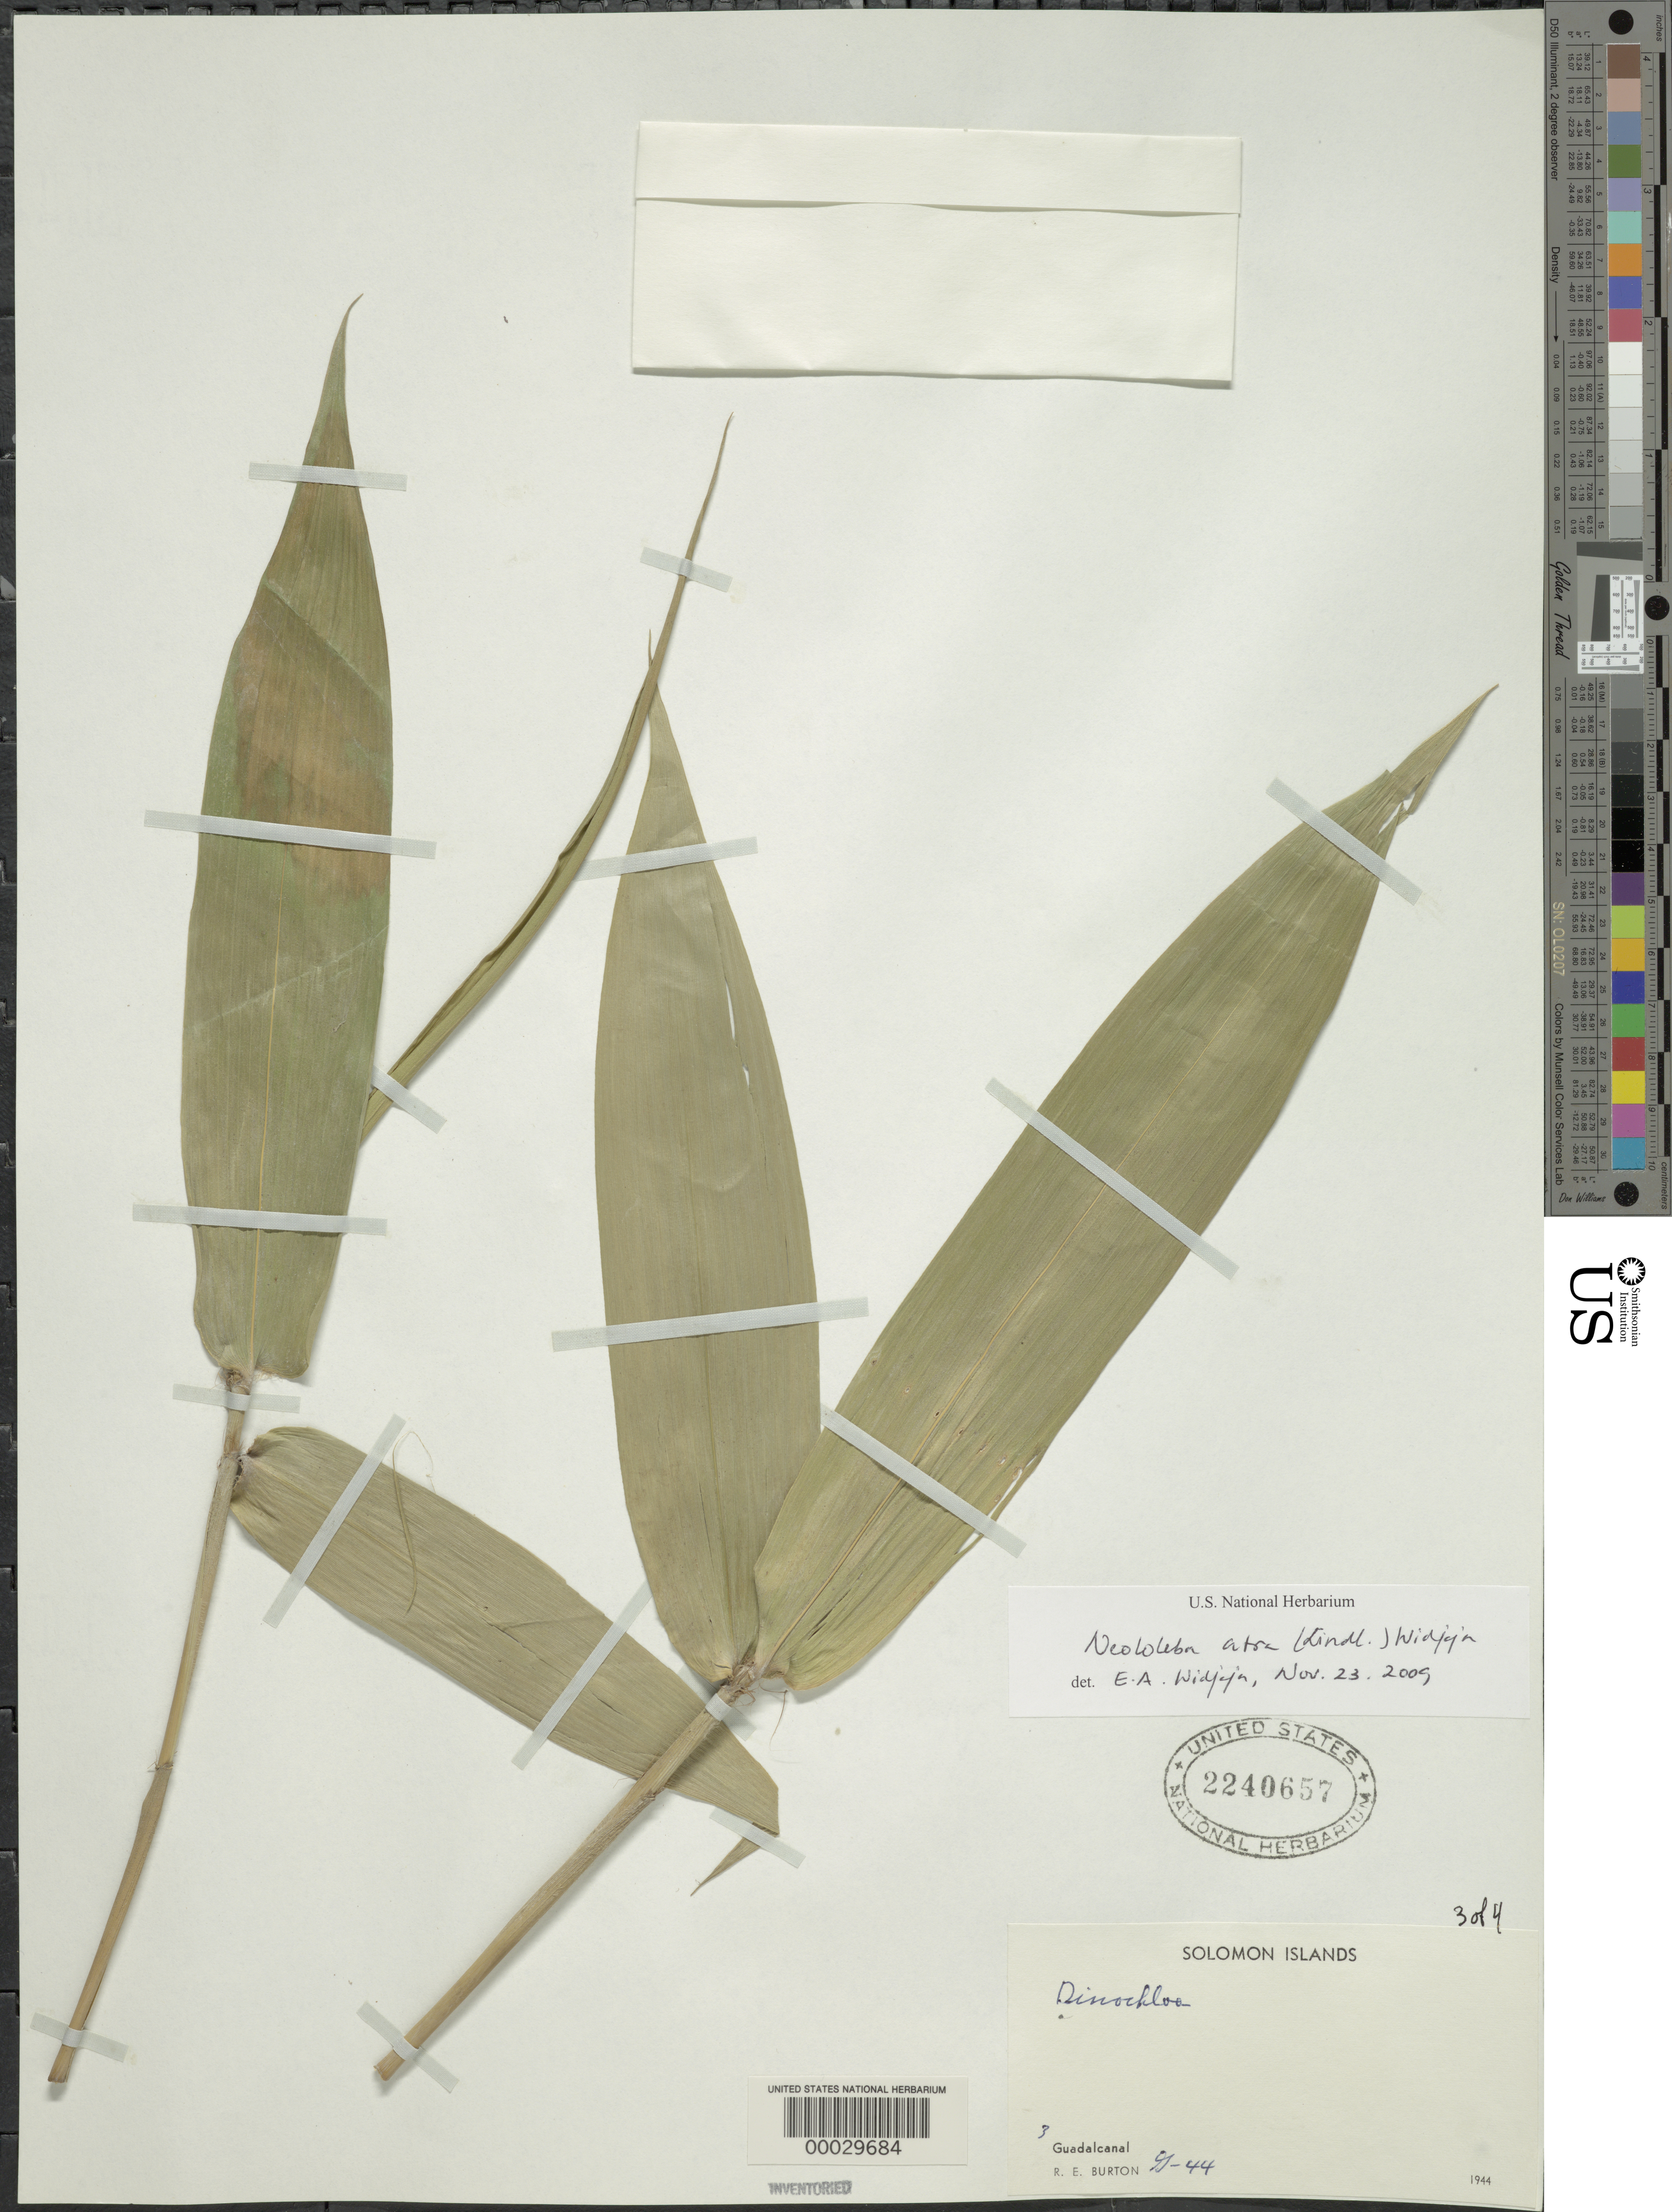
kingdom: Plantae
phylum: Tracheophyta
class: Liliopsida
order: Poales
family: Poaceae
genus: Neololeba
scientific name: Neololeba atra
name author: (Lindl.) Widjaja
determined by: Widjaja, E. A.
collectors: R. Burton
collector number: G-44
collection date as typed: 1944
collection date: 1944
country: Solomon Islands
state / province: Guadalcanal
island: Guadalcanal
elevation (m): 1100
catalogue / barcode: US 2240657